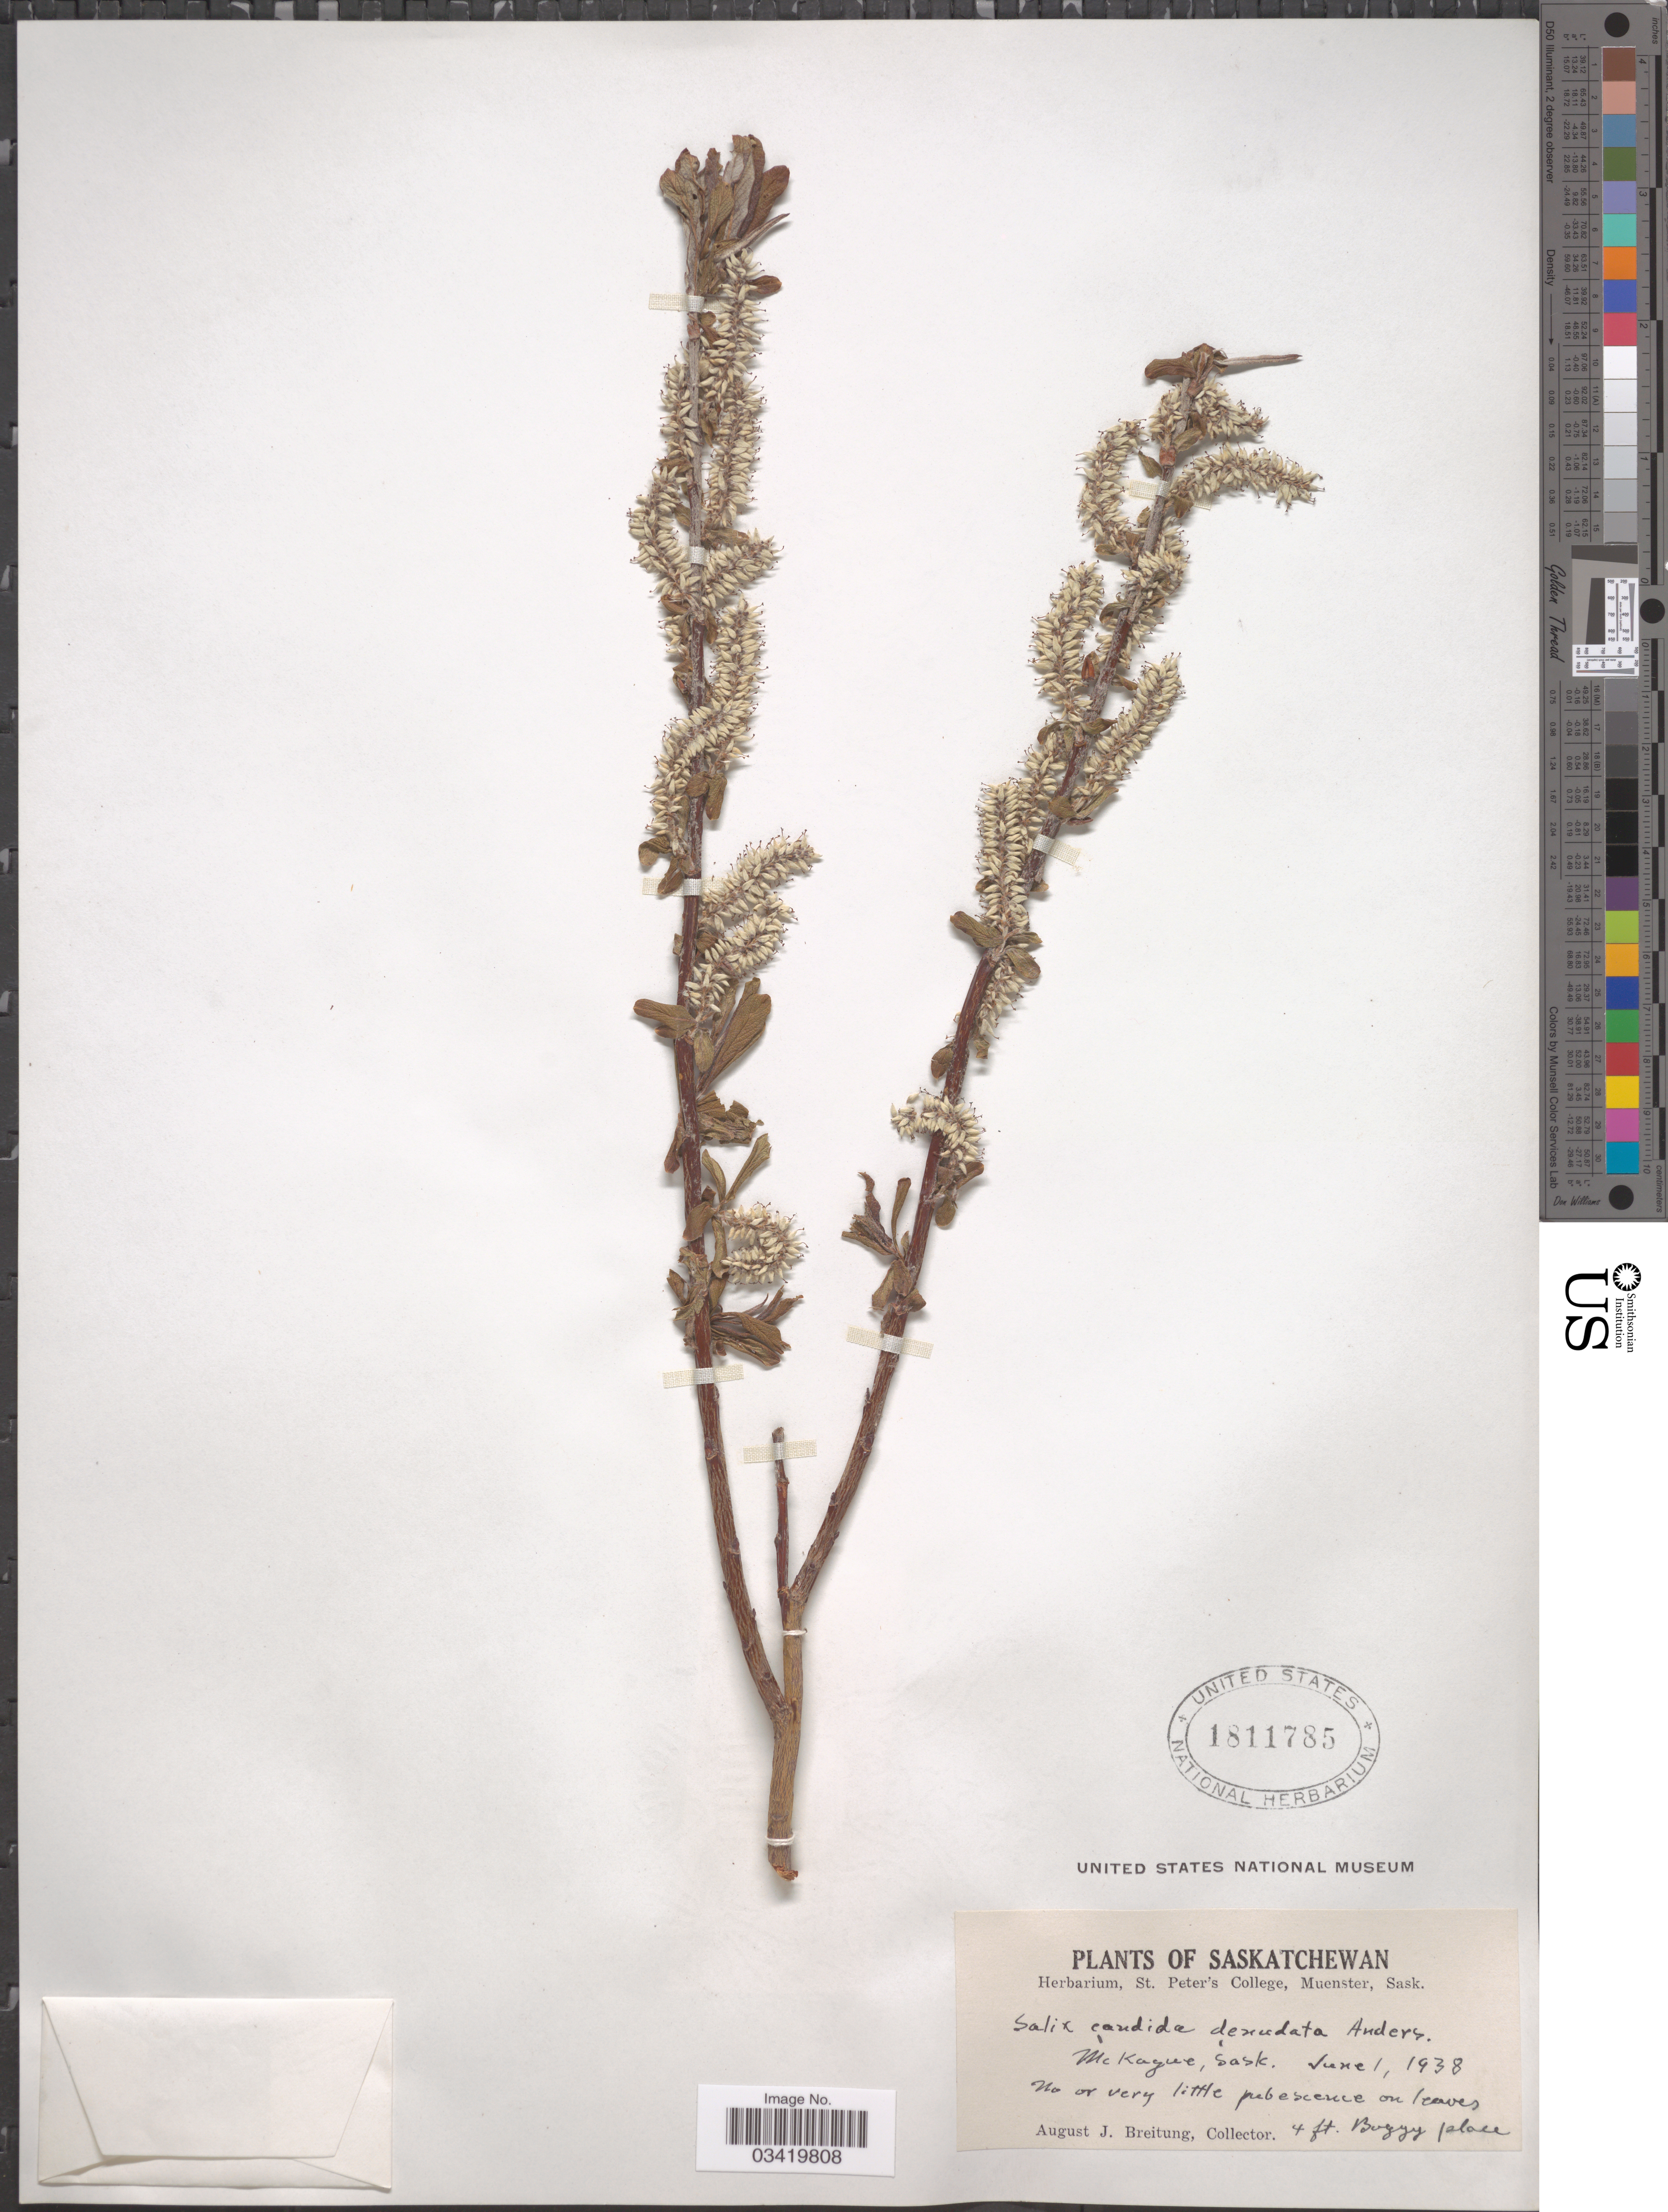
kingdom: Plantae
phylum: Tracheophyta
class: Magnoliopsida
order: Malpighiales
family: Salicaceae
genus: Salix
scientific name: Salix candida var. denudata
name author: Andersson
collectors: A. Breitung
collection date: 1938-06-01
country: Canada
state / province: Saskatchewan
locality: McKagwe.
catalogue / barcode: US 1811785